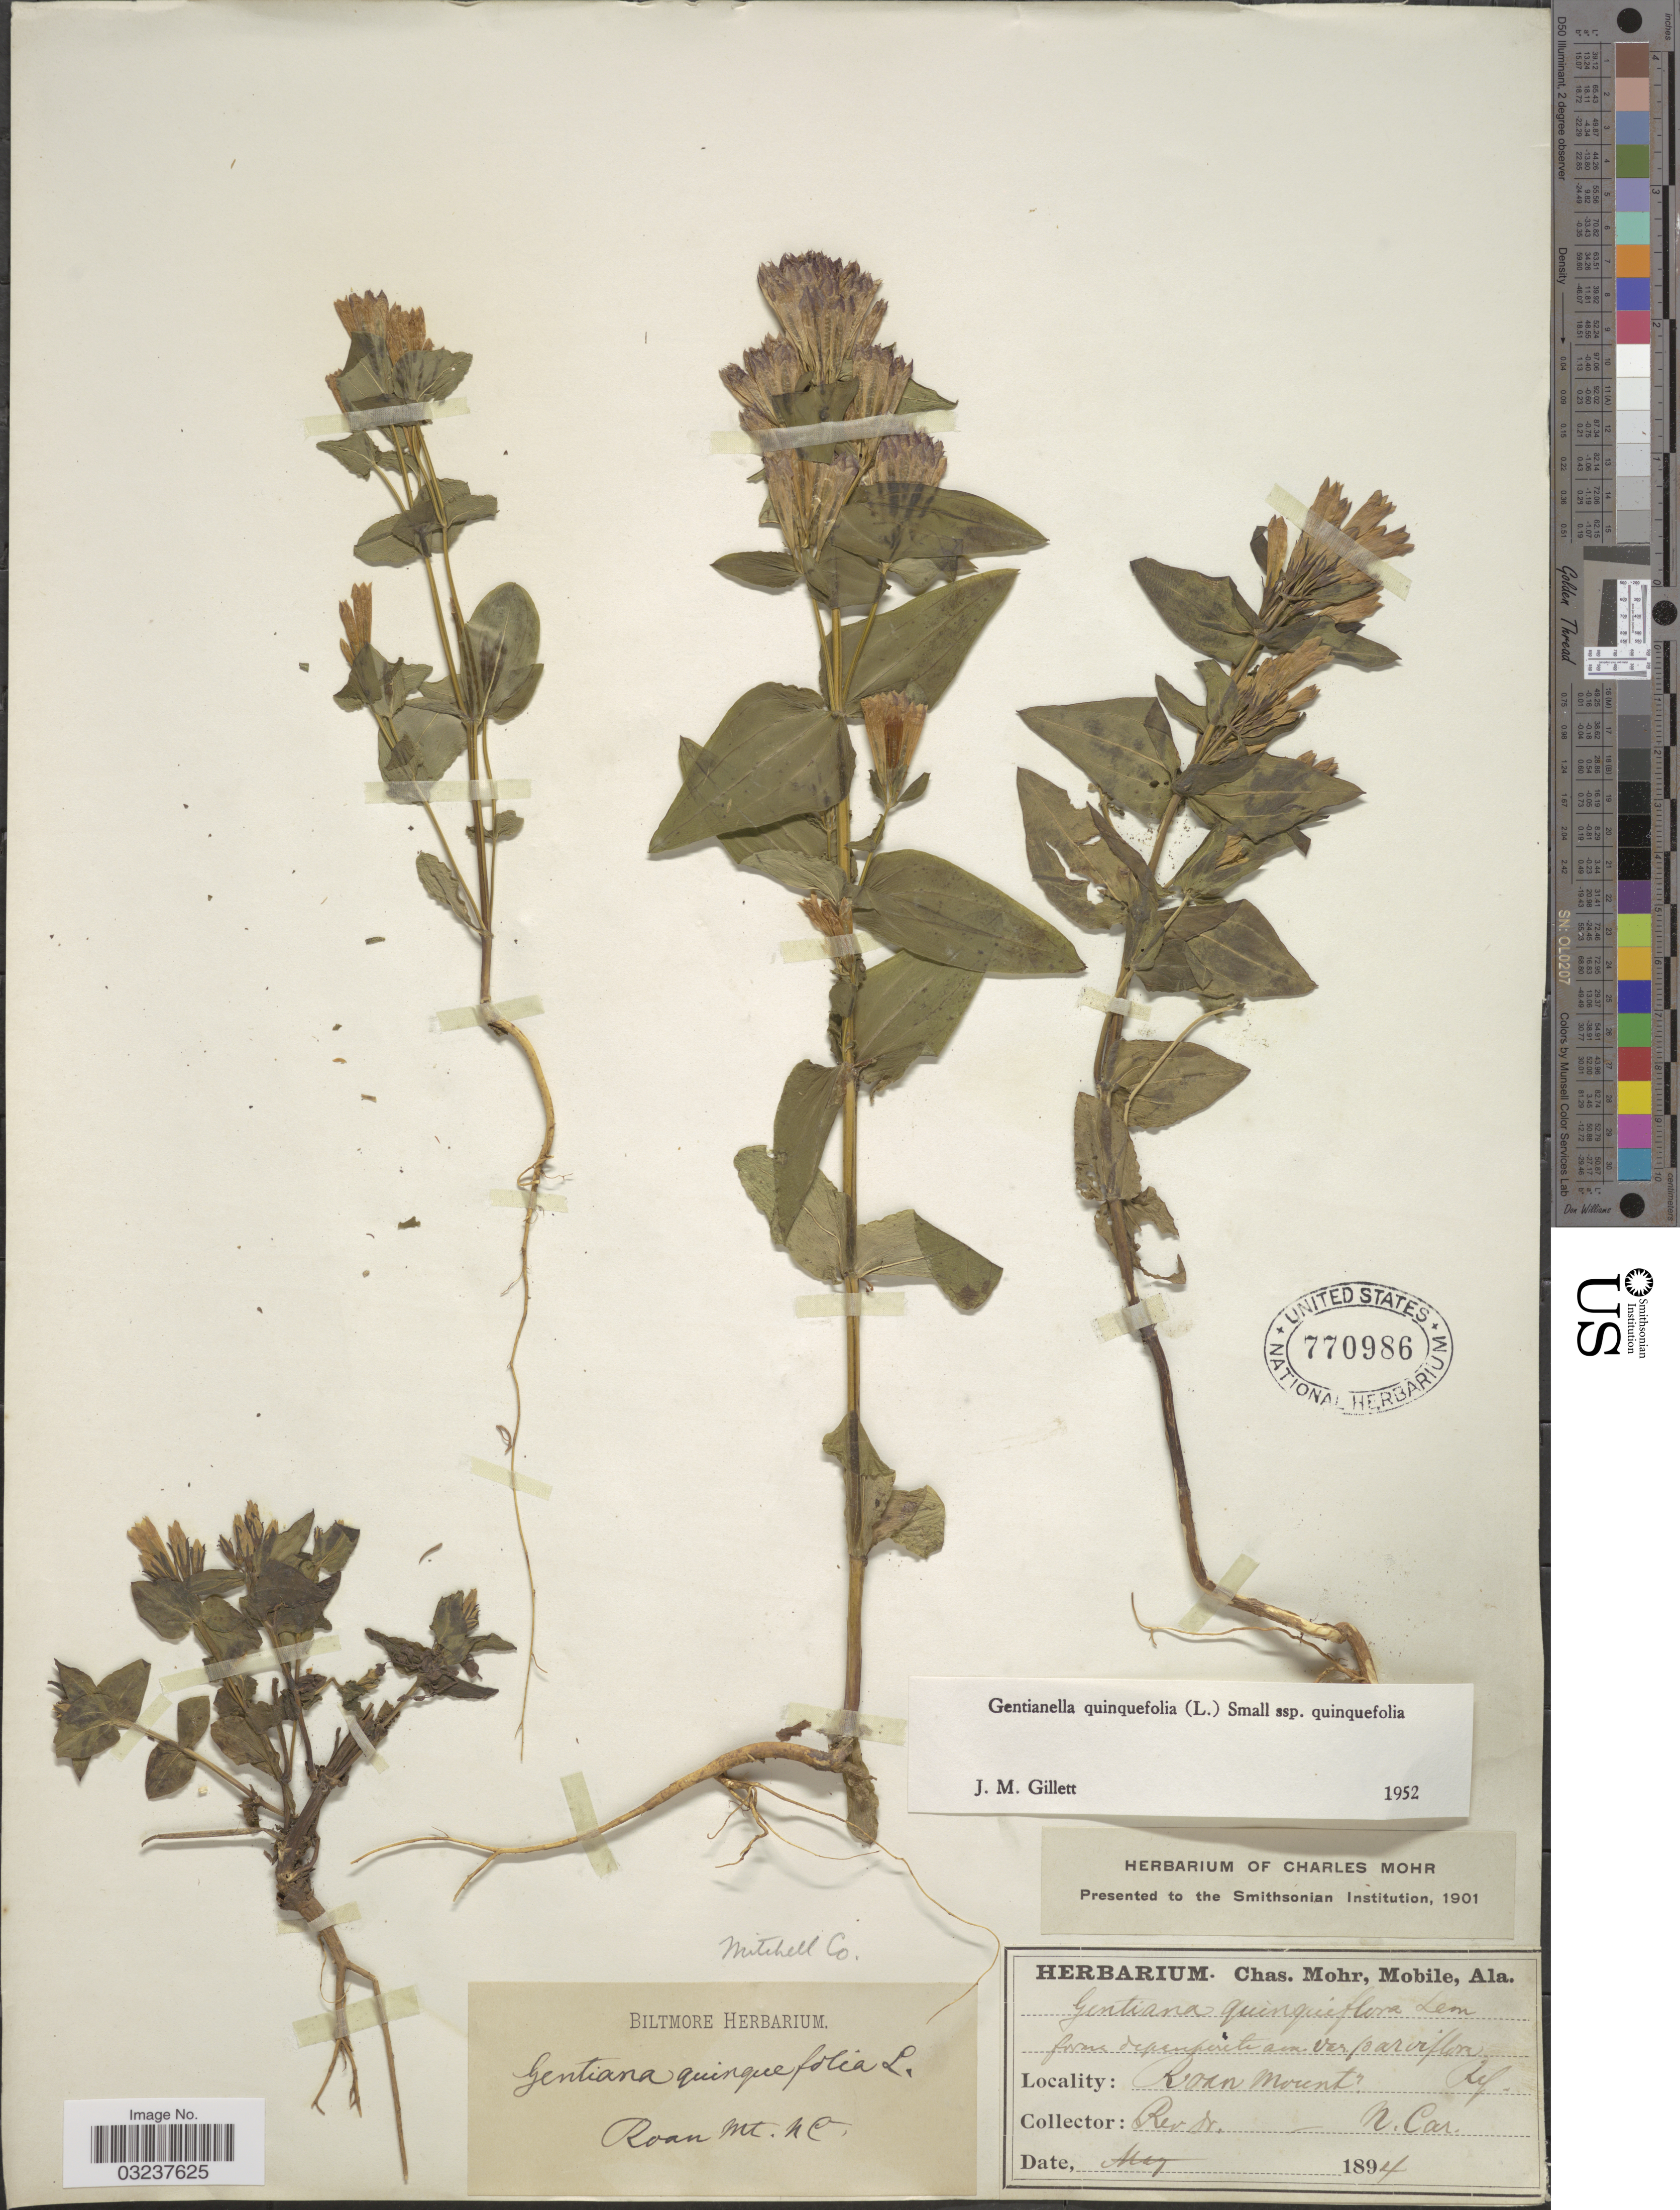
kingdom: Plantae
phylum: Tracheophyta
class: Magnoliopsida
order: Gentianales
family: Gentianaceae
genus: Gentianella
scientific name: Gentianella quinquefolia subsp. quinquefolia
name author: (L.) Small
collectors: ex herb. Charles Mohr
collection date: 1894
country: United States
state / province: North Carolina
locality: Roan Mount., Mitchell Co.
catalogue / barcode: US 770986